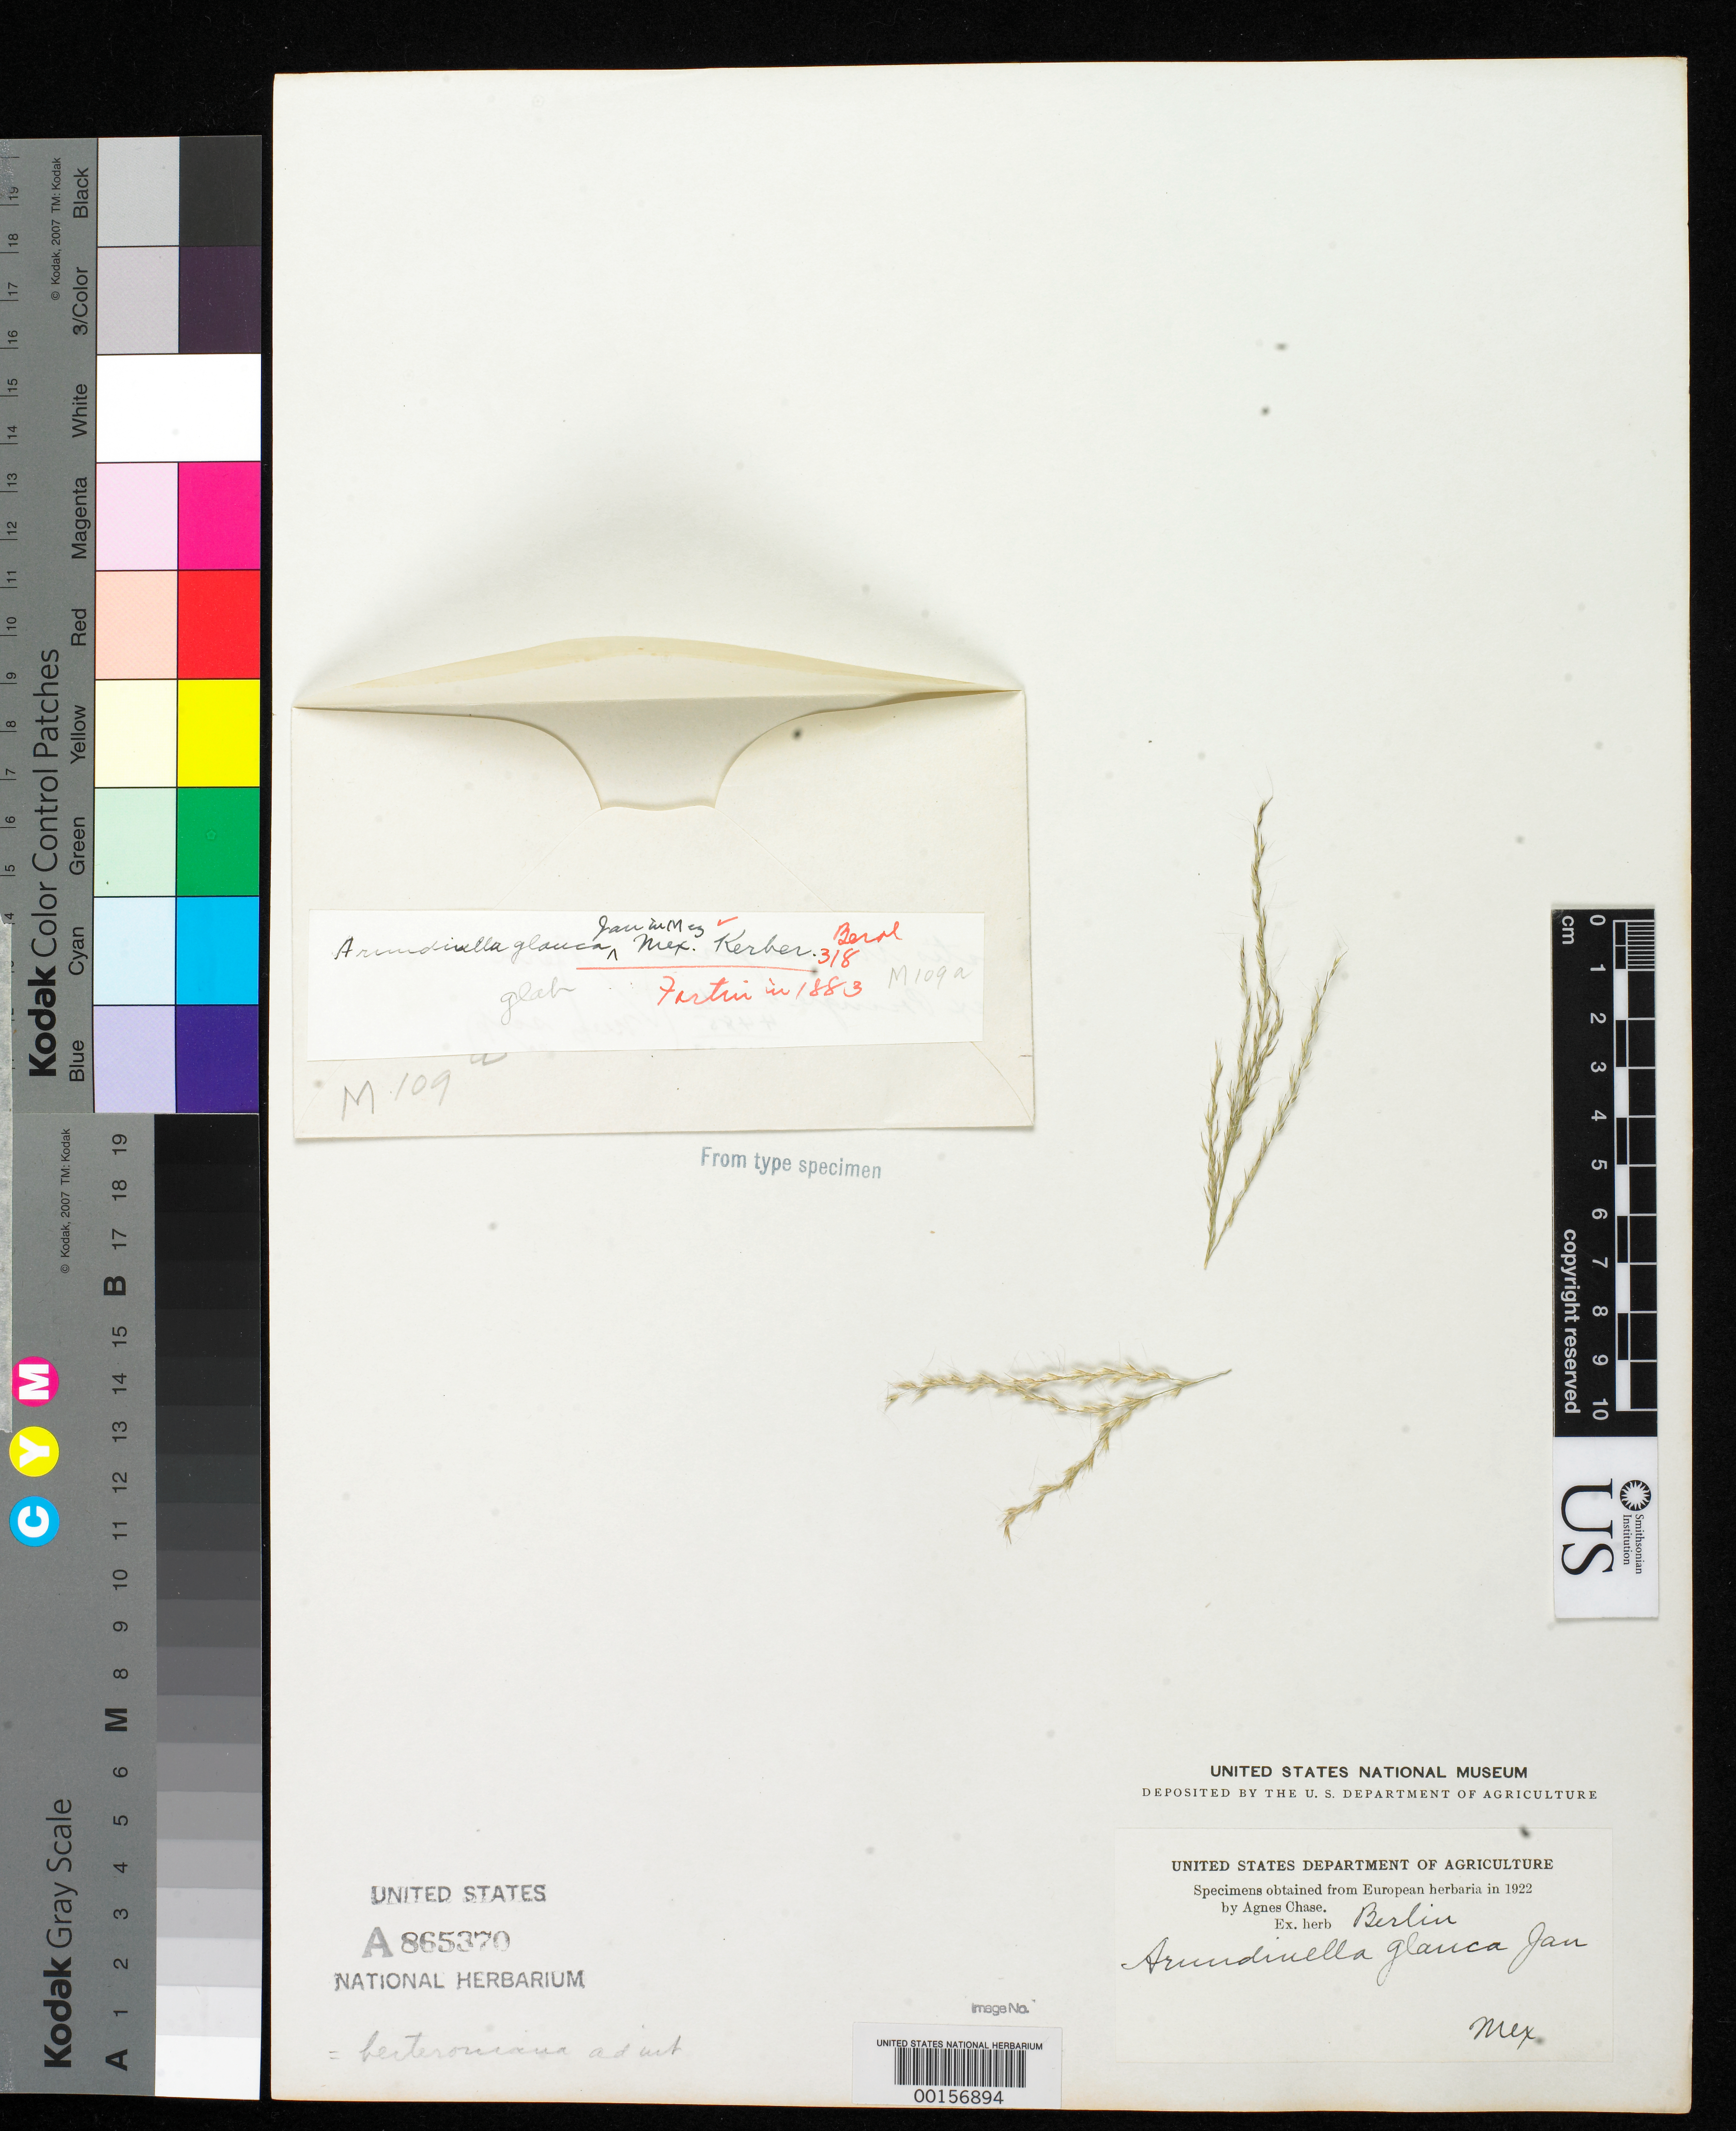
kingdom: Plantae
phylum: Tracheophyta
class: Liliopsida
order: Poales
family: Poaceae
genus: Arundinella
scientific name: Arundinella glauca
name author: Janowski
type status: Type Fragment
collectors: E. Kerber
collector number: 318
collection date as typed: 1883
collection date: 1883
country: Mexico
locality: E of Monserrat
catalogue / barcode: US 865370A